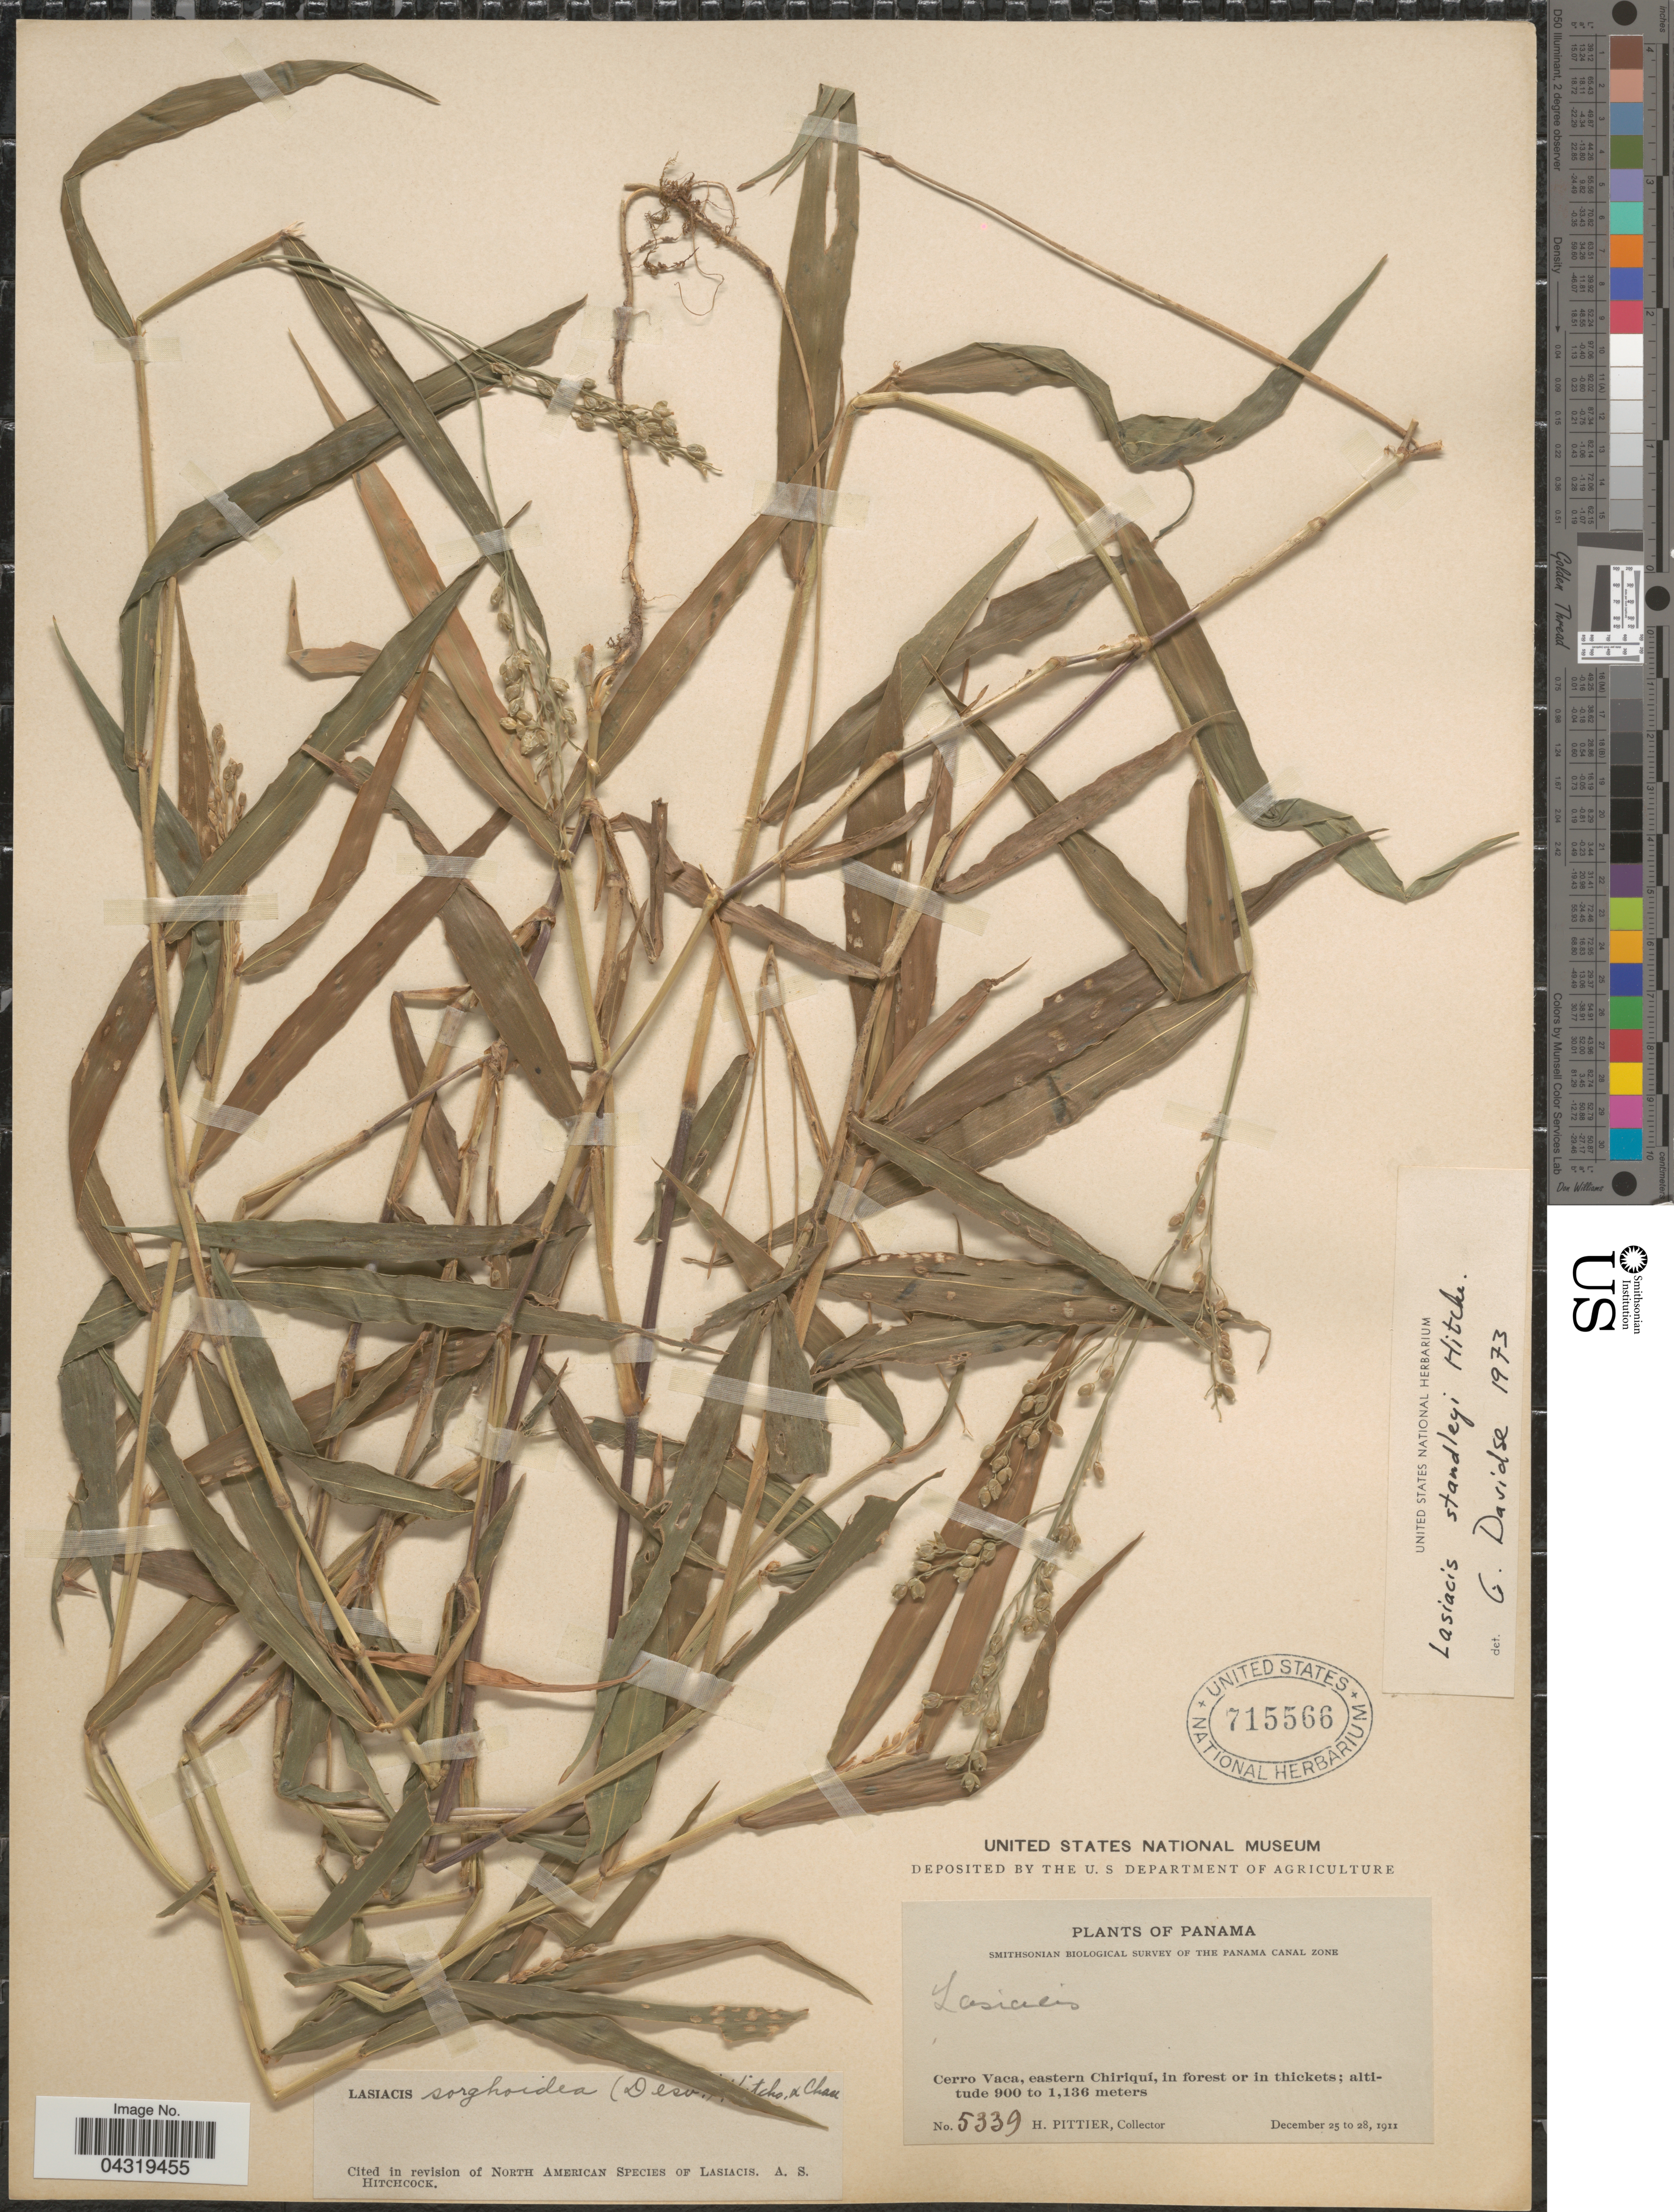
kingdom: Plantae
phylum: Tracheophyta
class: Liliopsida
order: Poales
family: Poaceae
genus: Lasiacis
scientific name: Lasiacis standleyi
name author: Hitchc.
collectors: H. F. Pittier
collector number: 5339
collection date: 1911-12-25/1911-12-28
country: Panama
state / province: Chiriqui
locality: Smithsonian Biological Survey of the Panama Canal Zone. Cerro Vaca, eastern Chiriqui, in forest or in thickets.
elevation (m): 900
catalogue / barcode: US 715566